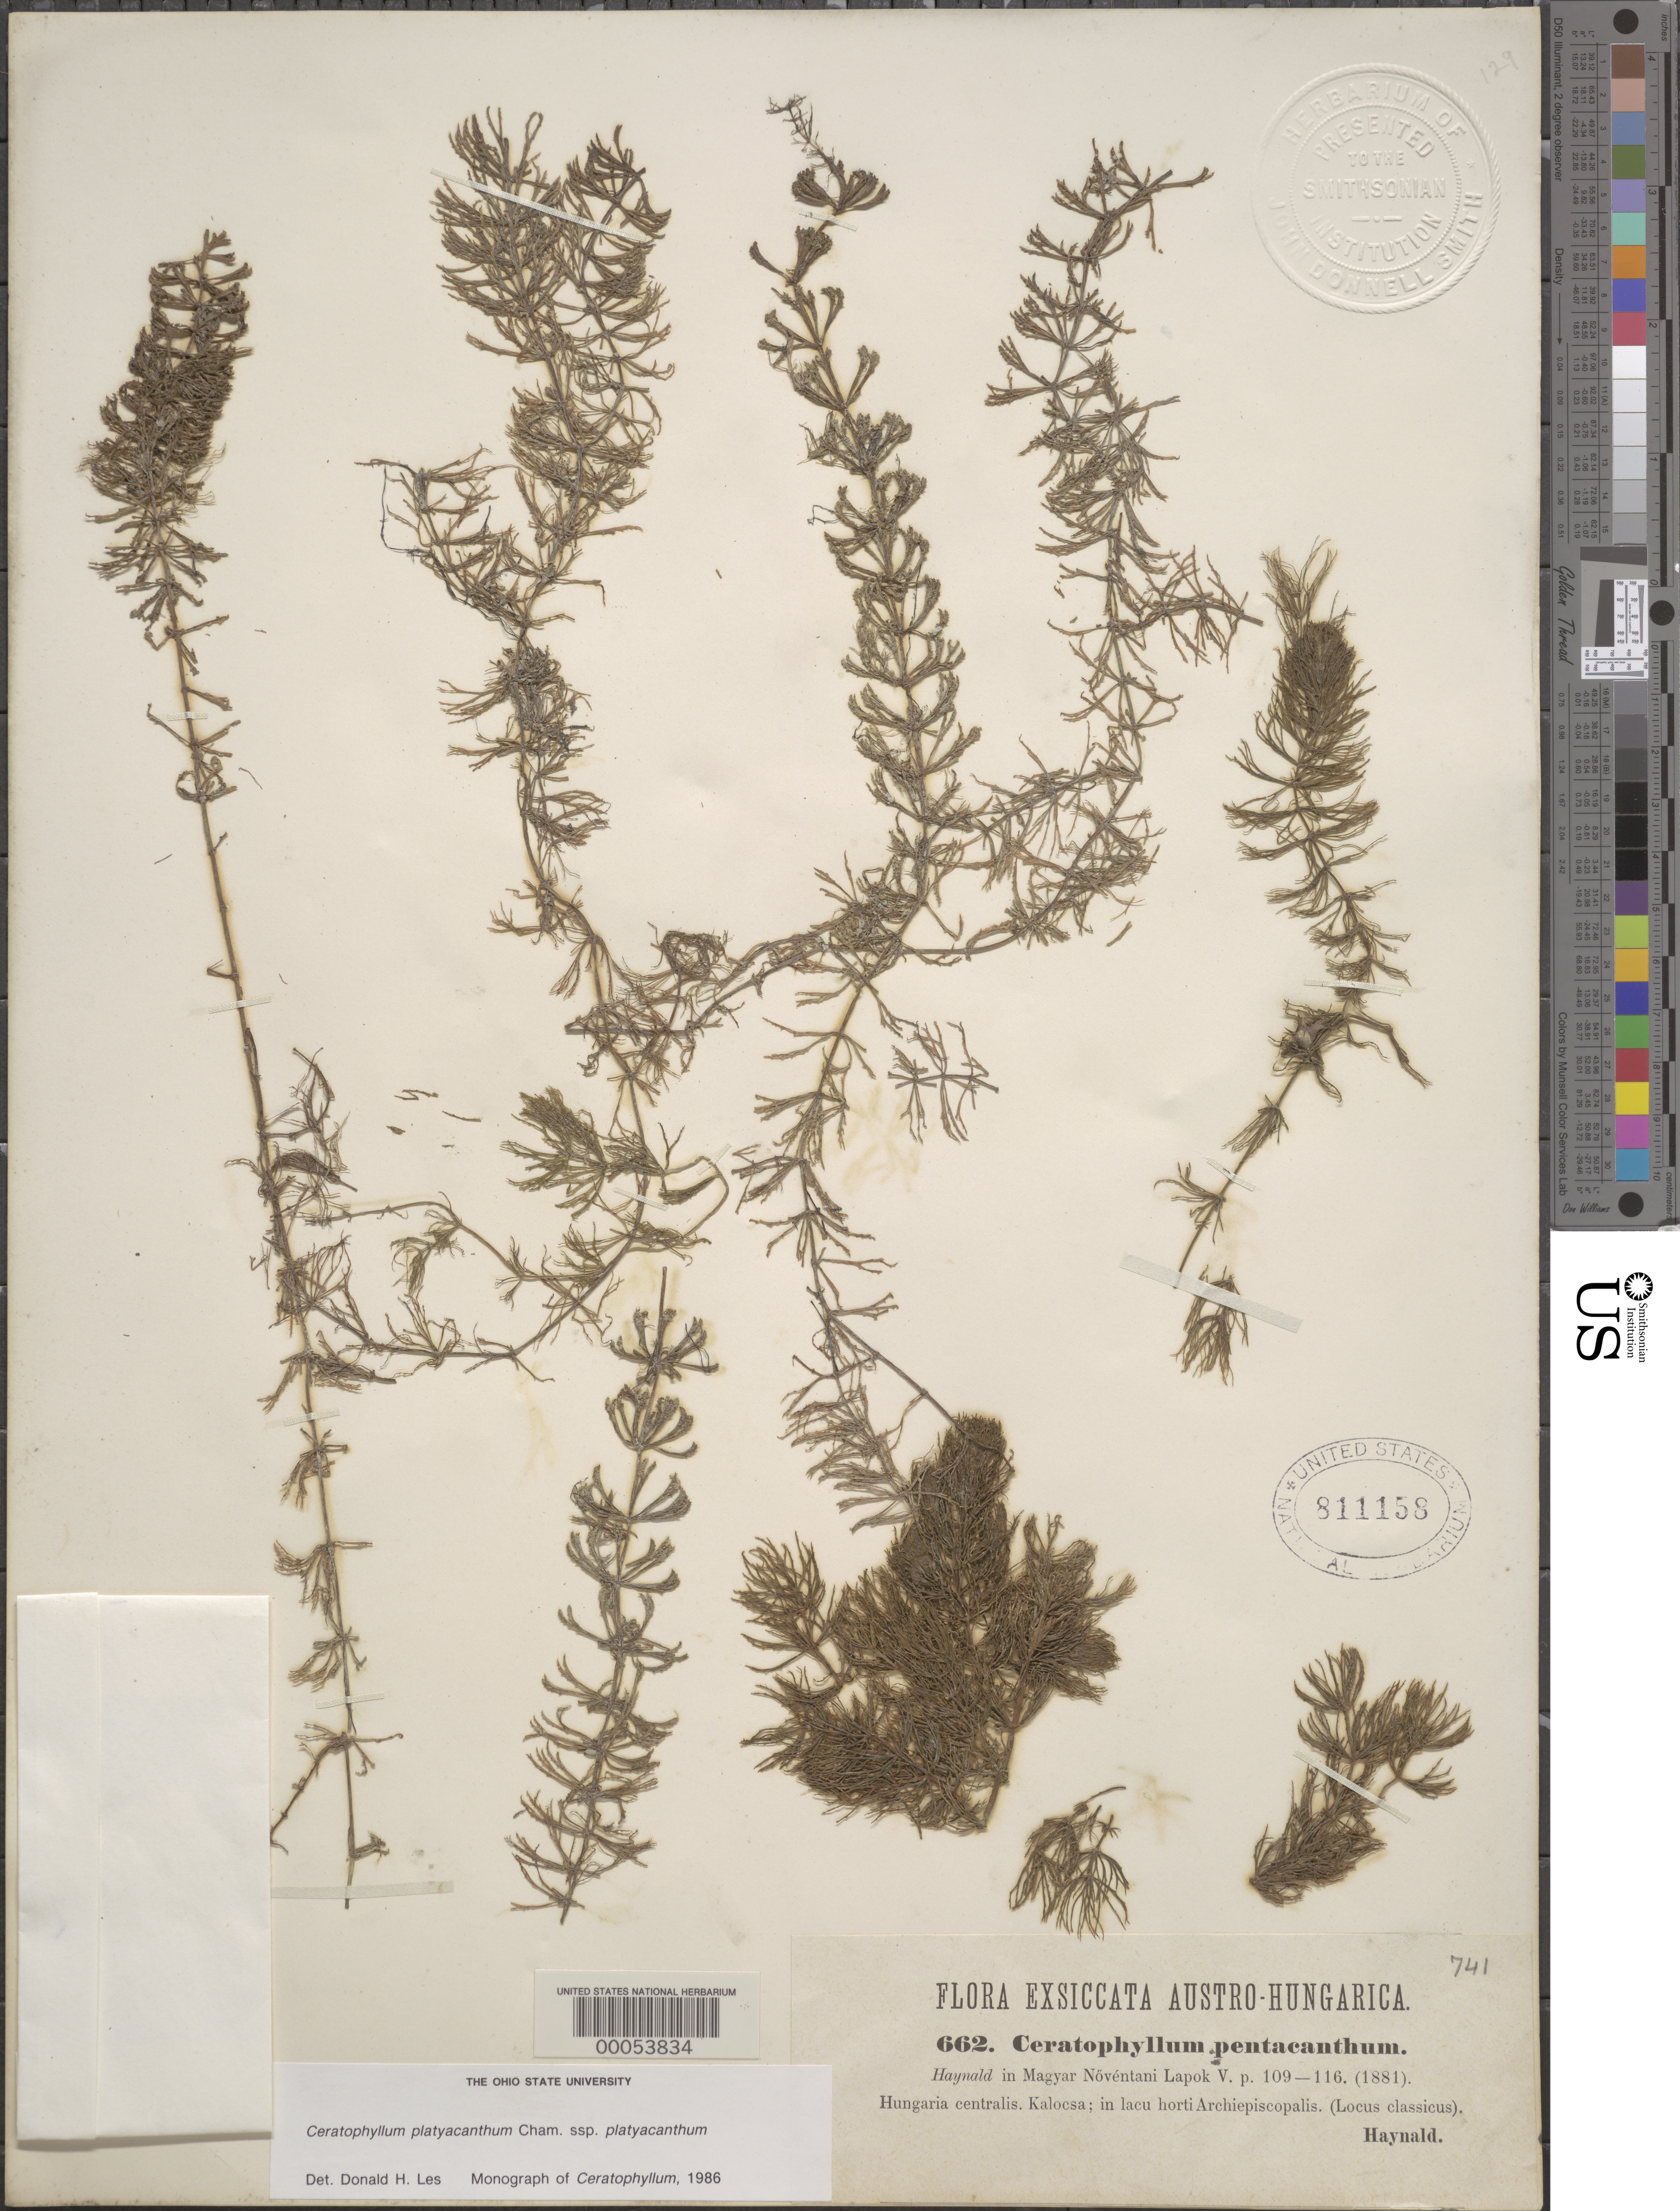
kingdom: Plantae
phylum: Tracheophyta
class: Magnoliopsida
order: Ceratophyllales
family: Ceratophyllaceae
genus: Ceratophyllum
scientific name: Ceratophyllum platyacanthum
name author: Cham.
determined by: Les, D. H.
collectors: -. Haynald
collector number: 662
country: Hungary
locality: Hungaria centralis. Kaloesa; in lacu horti Archiepiscopalis.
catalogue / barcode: US 811158